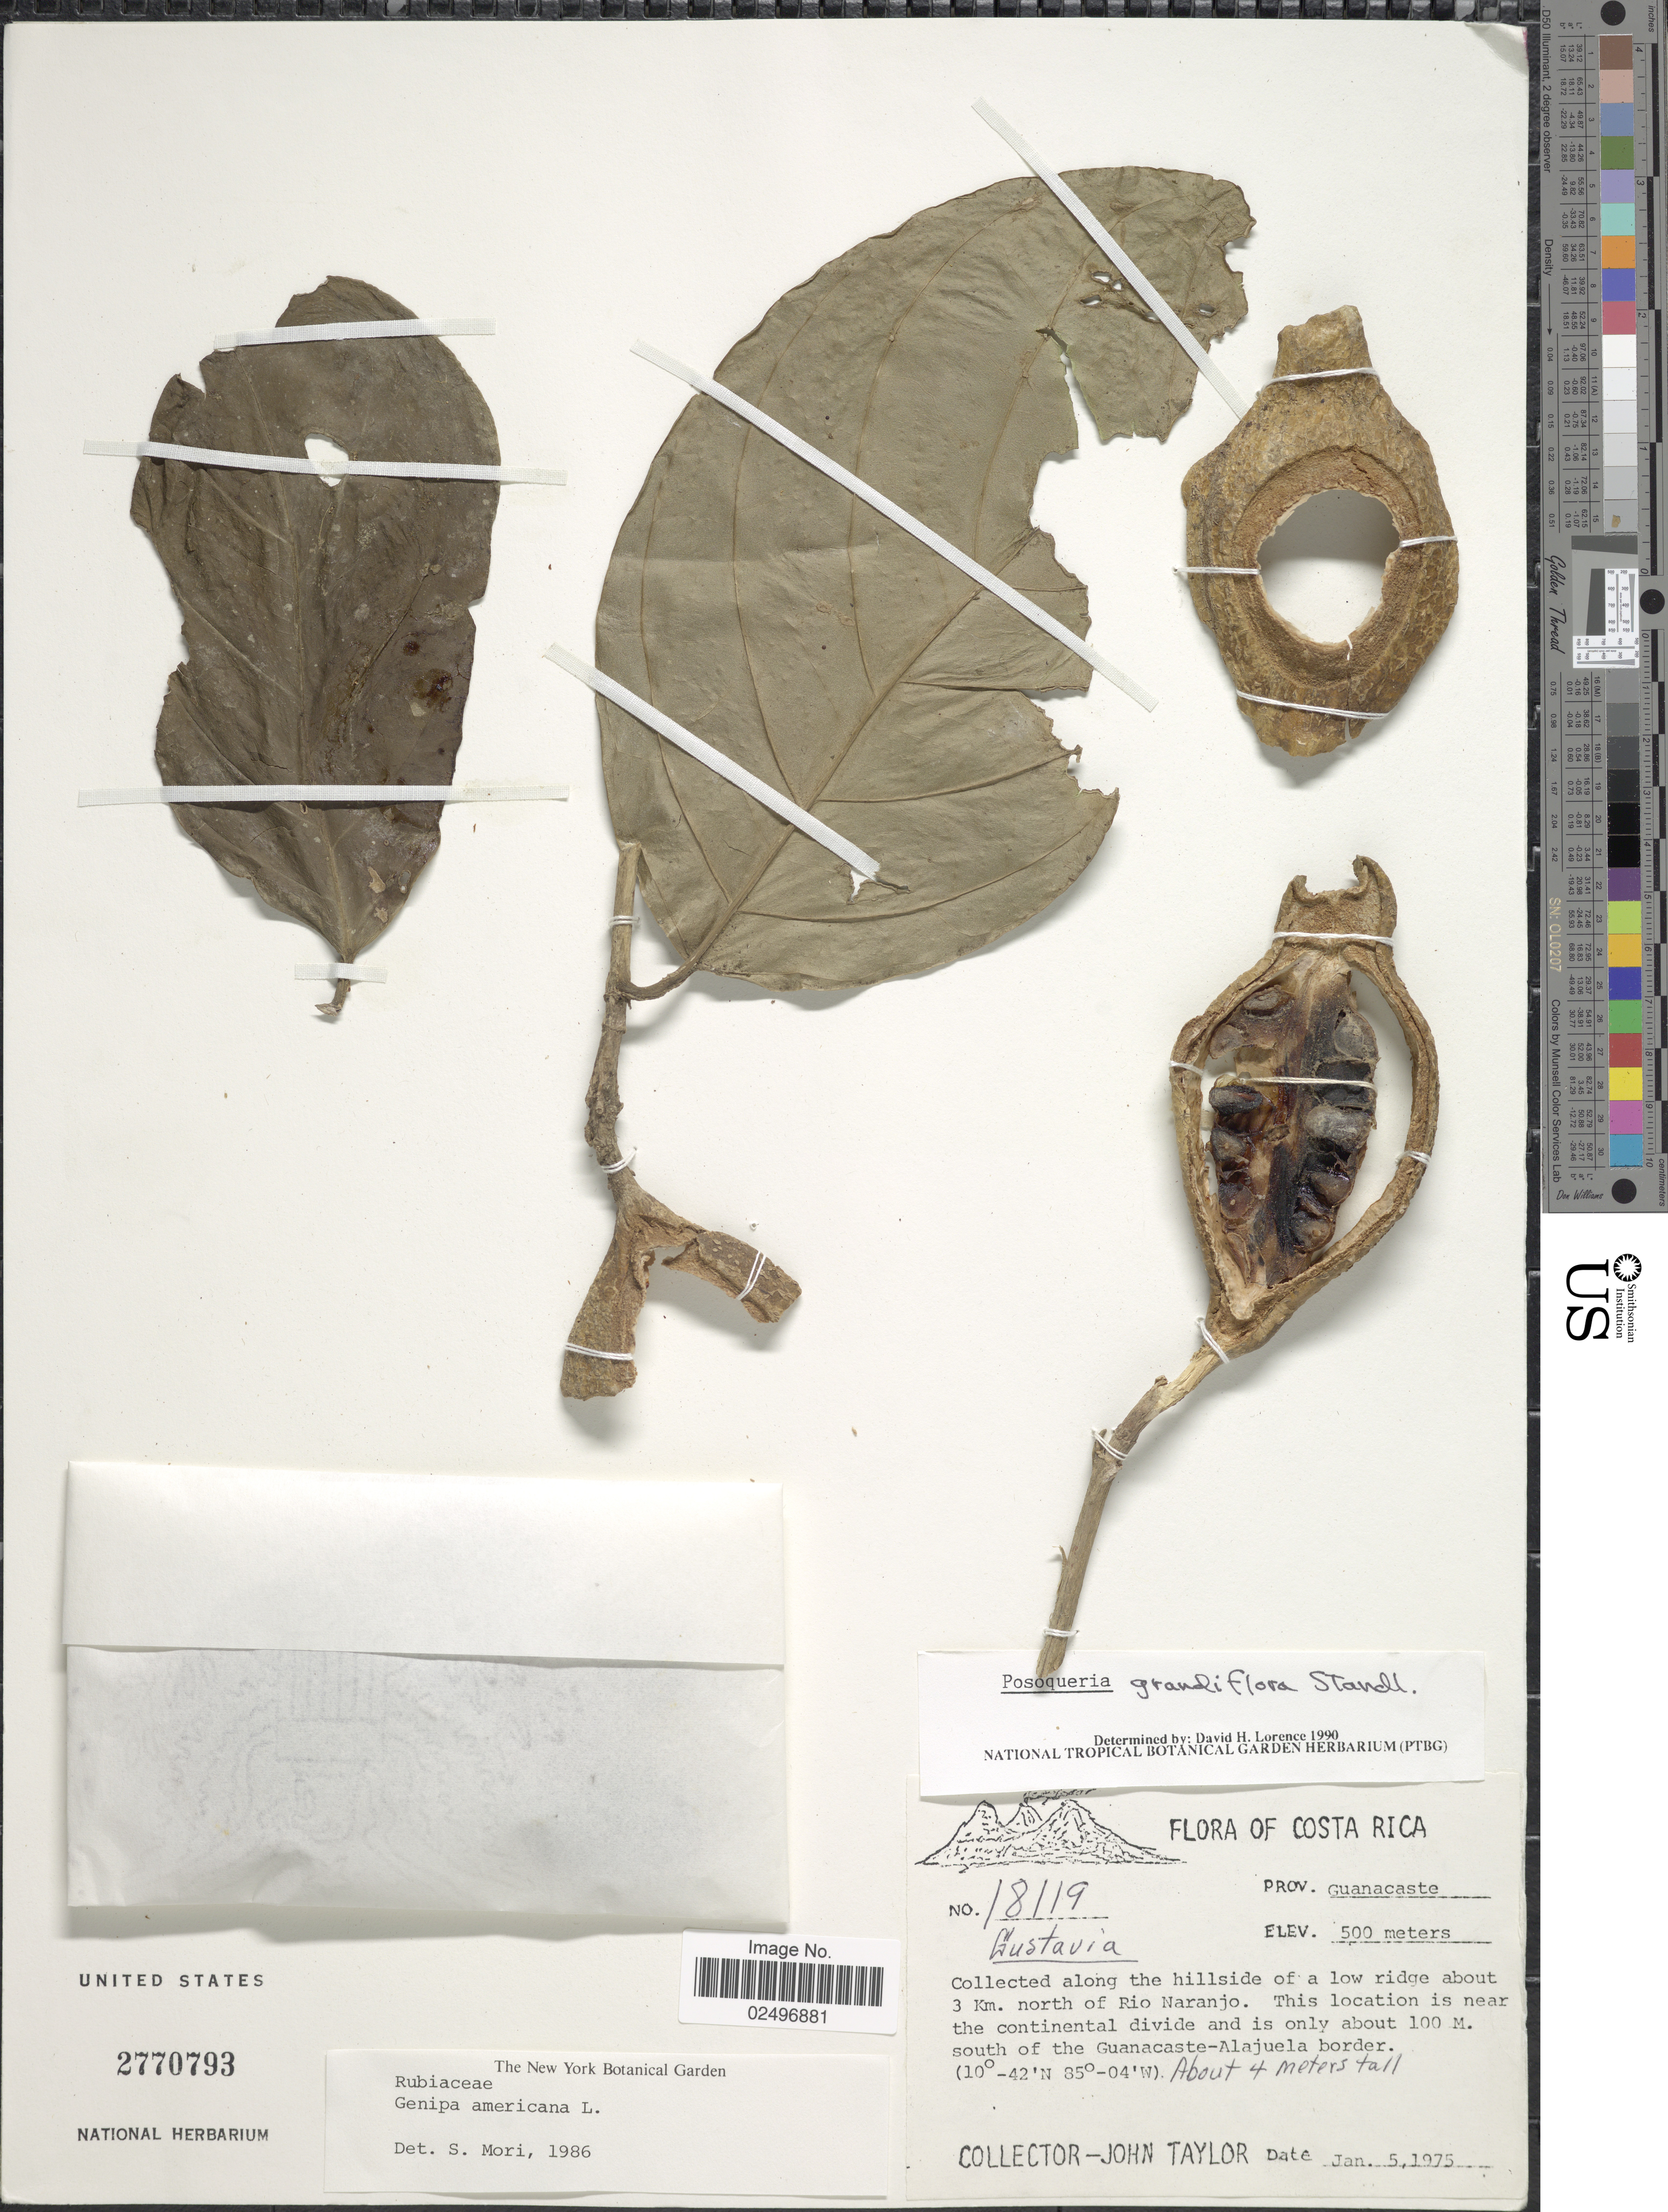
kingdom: Plantae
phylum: Tracheophyta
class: Magnoliopsida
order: Gentianales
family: Rubiaceae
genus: Posoqueria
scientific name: Posoqueria grandiflora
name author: Standl.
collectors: J. Taylor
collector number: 18119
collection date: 1975-01-05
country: Costa Rica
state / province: Guanacaste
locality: Along the hillside of a low ridge about 3 Km north of Rio Naranjo. This location is near the continental divide and is pnly about 100 M. south of the Guanacaste-Alajuela border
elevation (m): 100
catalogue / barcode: US 2770793